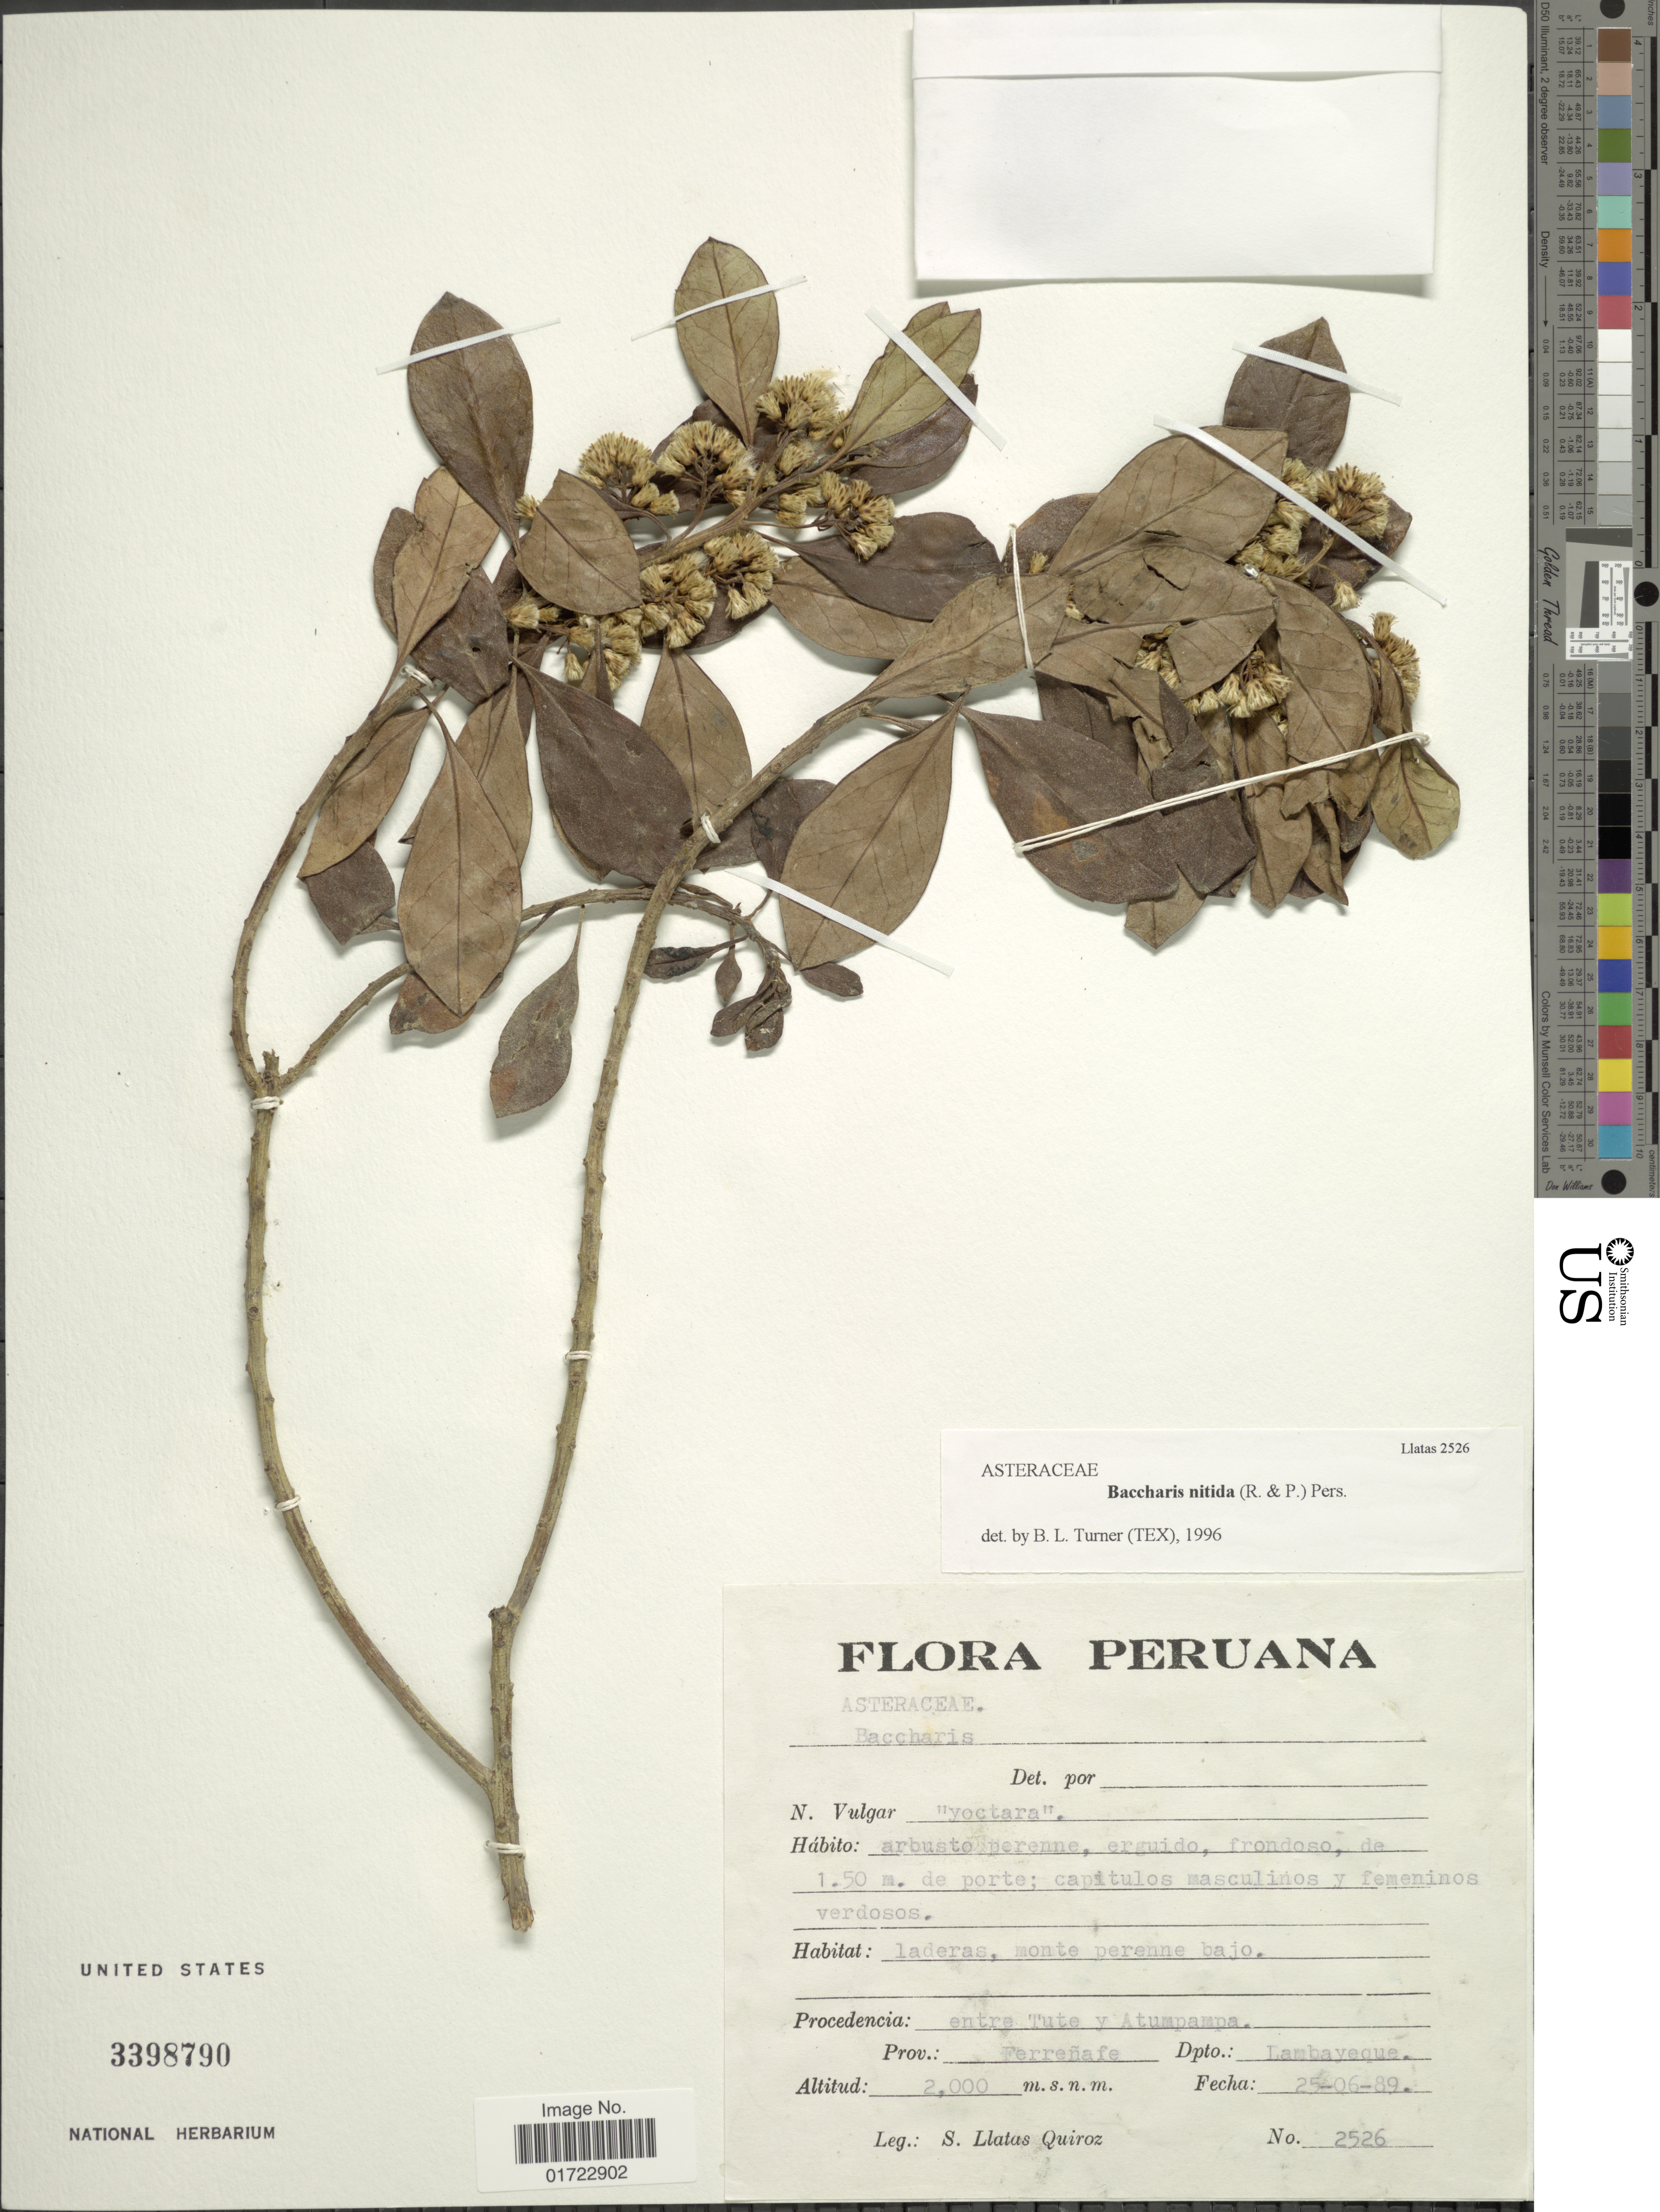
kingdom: Plantae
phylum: Tracheophyta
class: Magnoliopsida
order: Asterales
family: Asteraceae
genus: Baccharis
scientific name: Baccharis nitida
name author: (Ruiz & Pav.) Pers.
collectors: S. Llatas Quiroz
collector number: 2526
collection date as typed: Transcribed d/m/y: 25/6/89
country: Peru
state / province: Lambayeque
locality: Entre Tute y Atumpampa. Prov.: Ferreñafe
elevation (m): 2000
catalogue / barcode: US 3398790